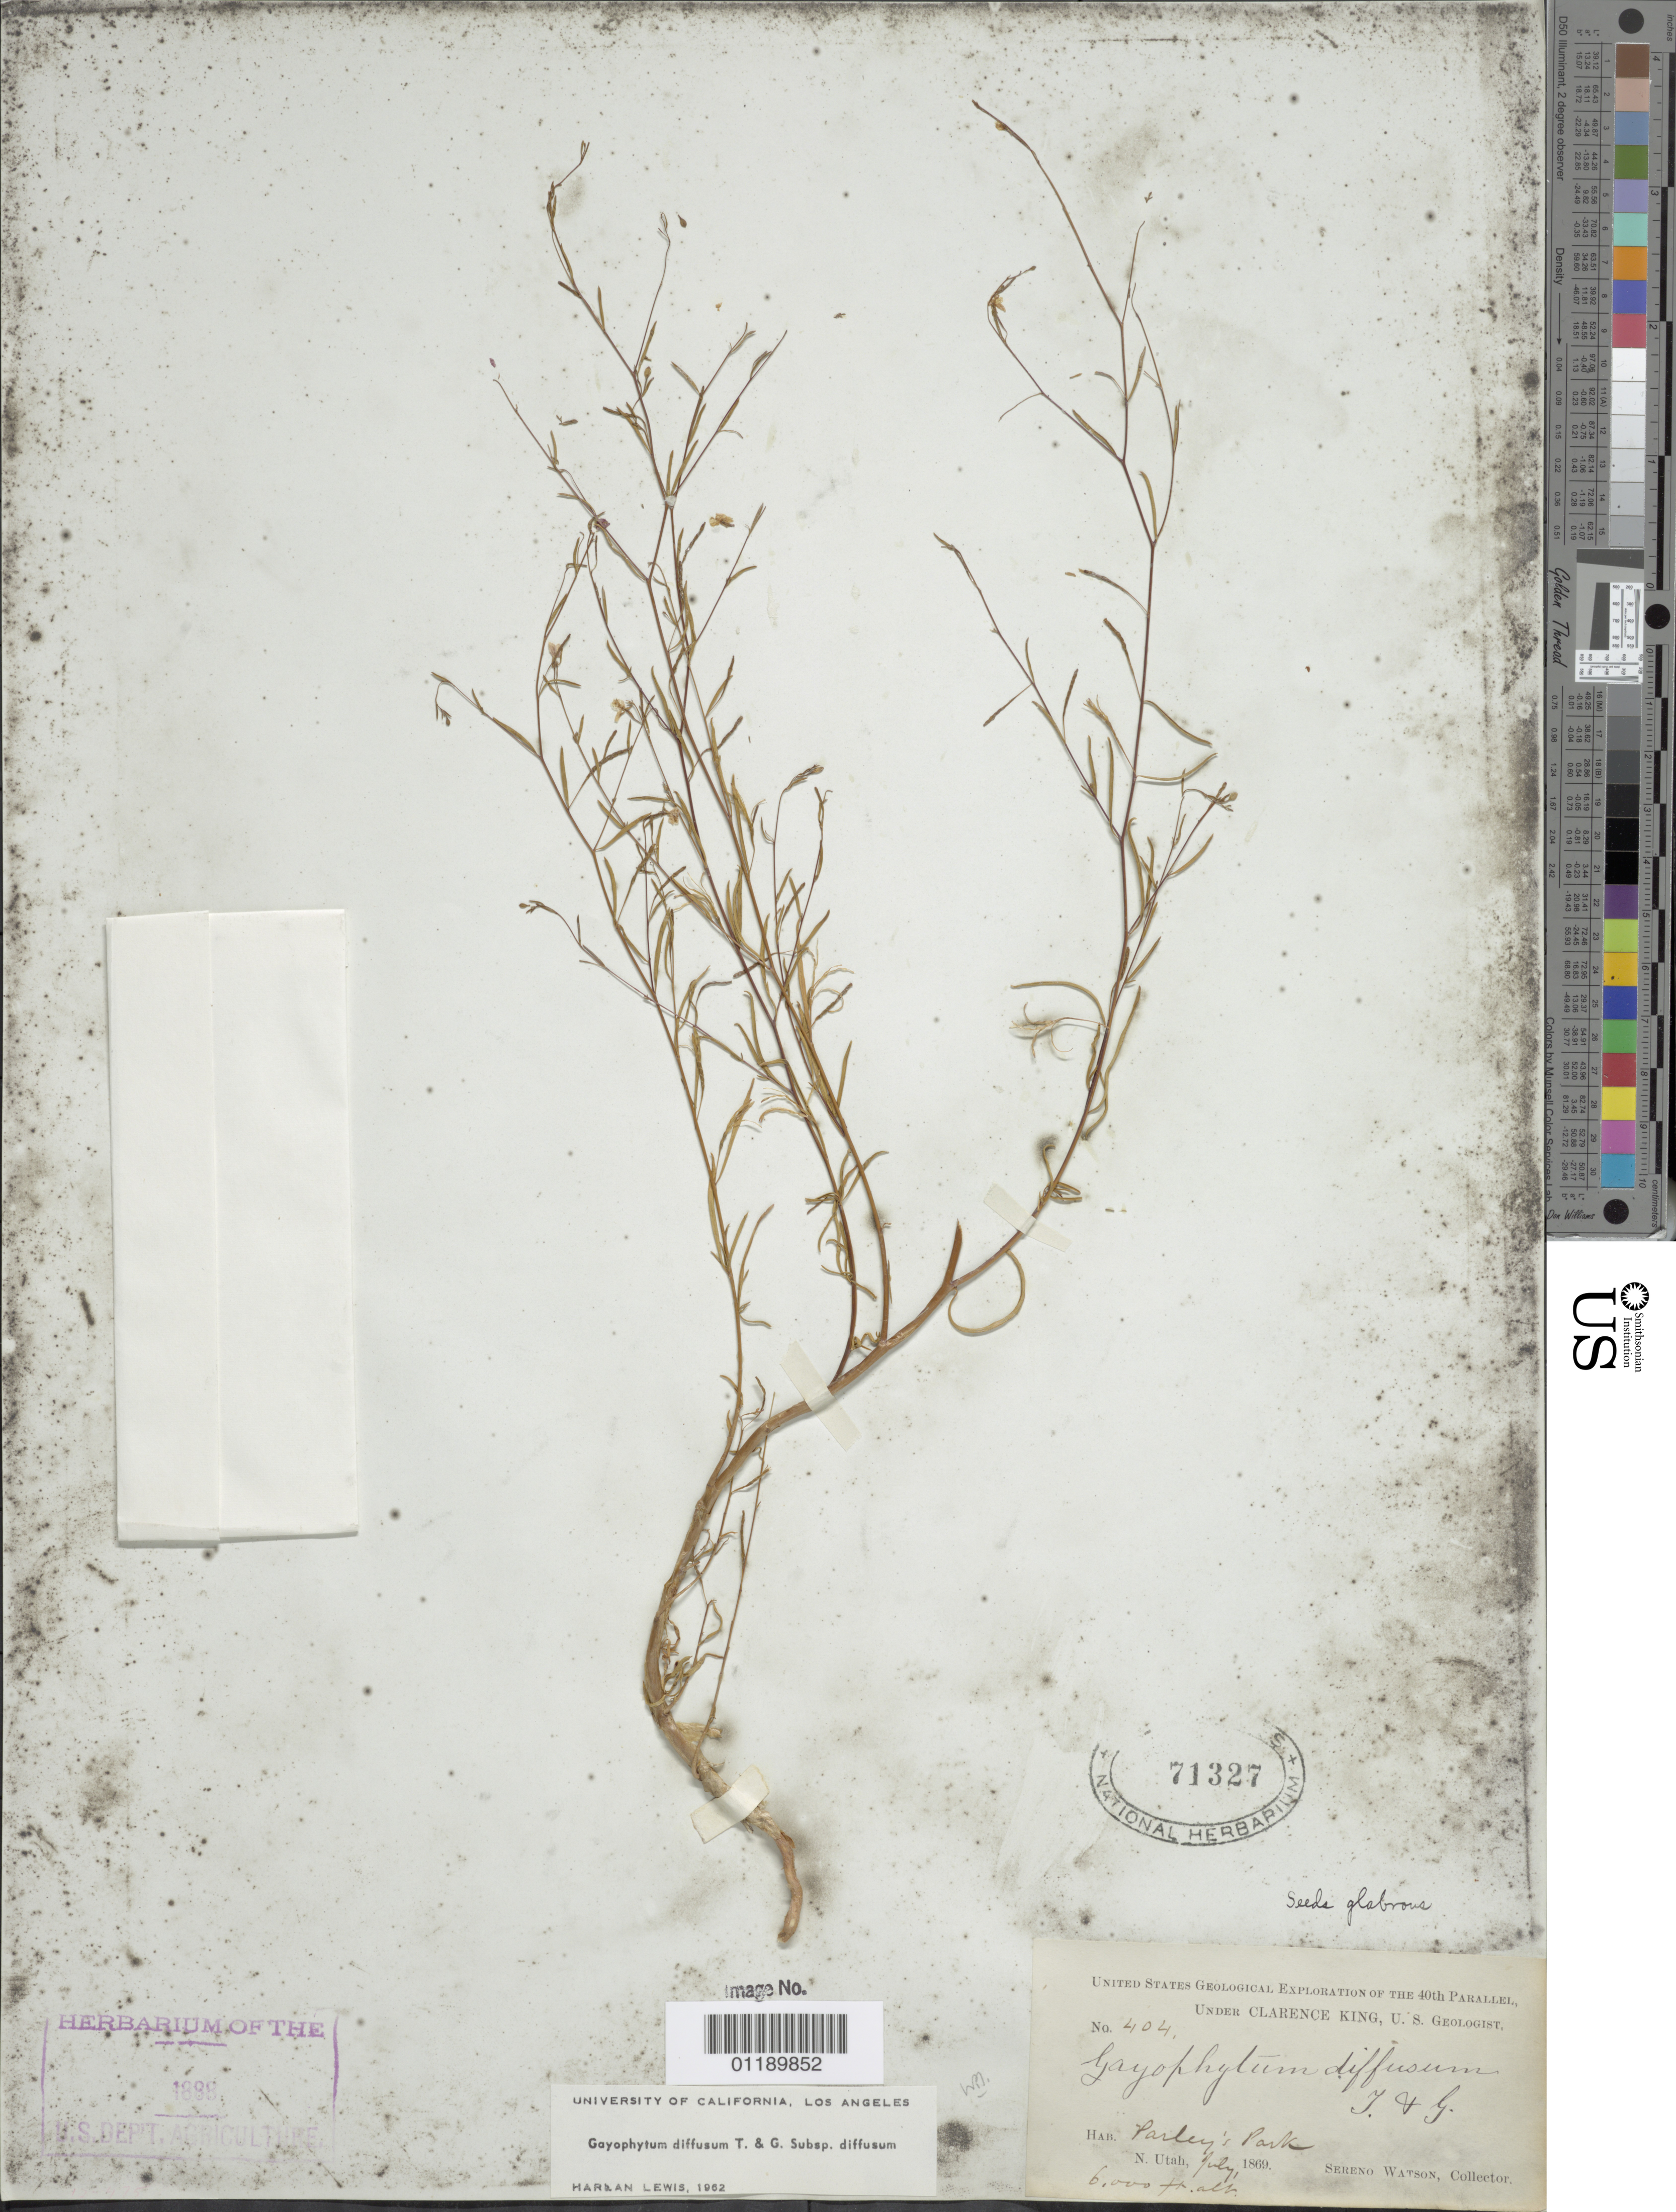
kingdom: Plantae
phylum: Tracheophyta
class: Magnoliopsida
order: Myrtales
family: Onagraceae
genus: Gayophytum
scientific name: Gayophytum diffusum subsp. diffusum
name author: Torr. & A. Gray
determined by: Lewis, H.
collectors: S. Watson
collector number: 404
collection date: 1869-07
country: United States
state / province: Utah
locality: Parley's Park, N. Utah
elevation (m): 1829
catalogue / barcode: US 71327